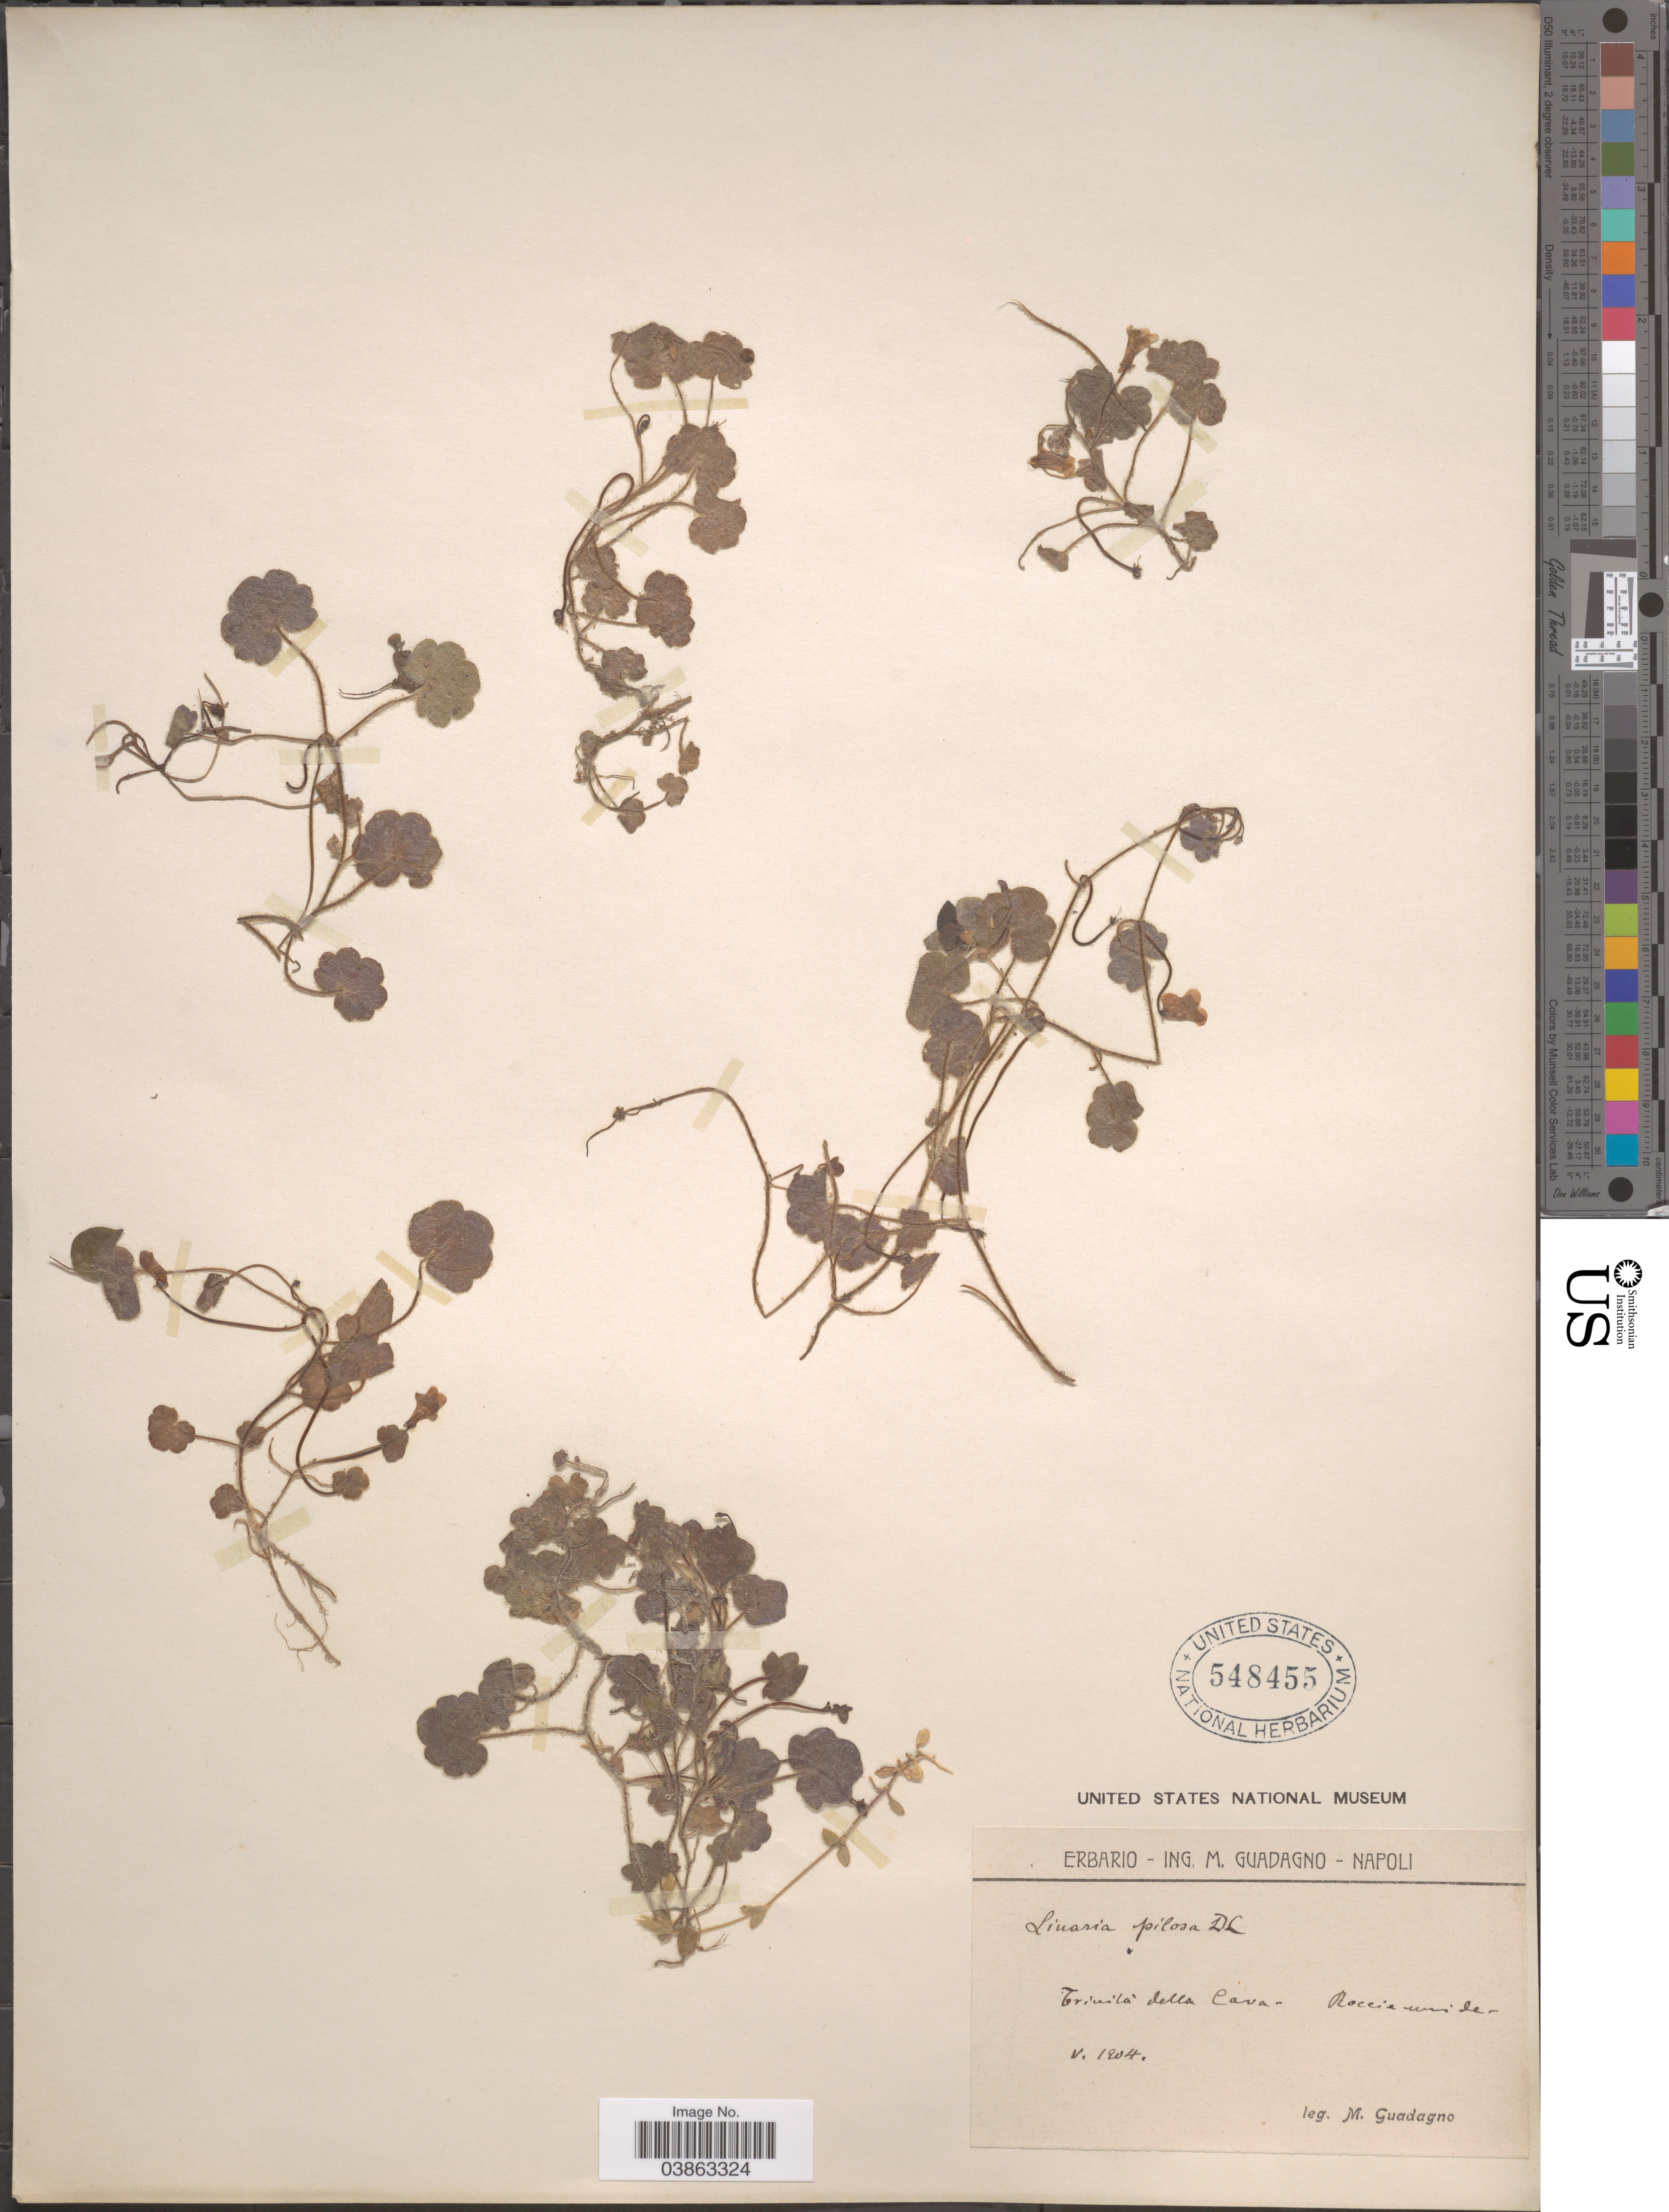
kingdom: Plantae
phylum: Tracheophyta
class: Magnoliopsida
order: Lamiales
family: Plantaginaceae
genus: Linaria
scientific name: Linaria pilosa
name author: DC.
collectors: M. Guadagno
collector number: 2*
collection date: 1904-05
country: Italy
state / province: Campania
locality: Trinita della Cava, roccie umide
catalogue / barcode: US 548455